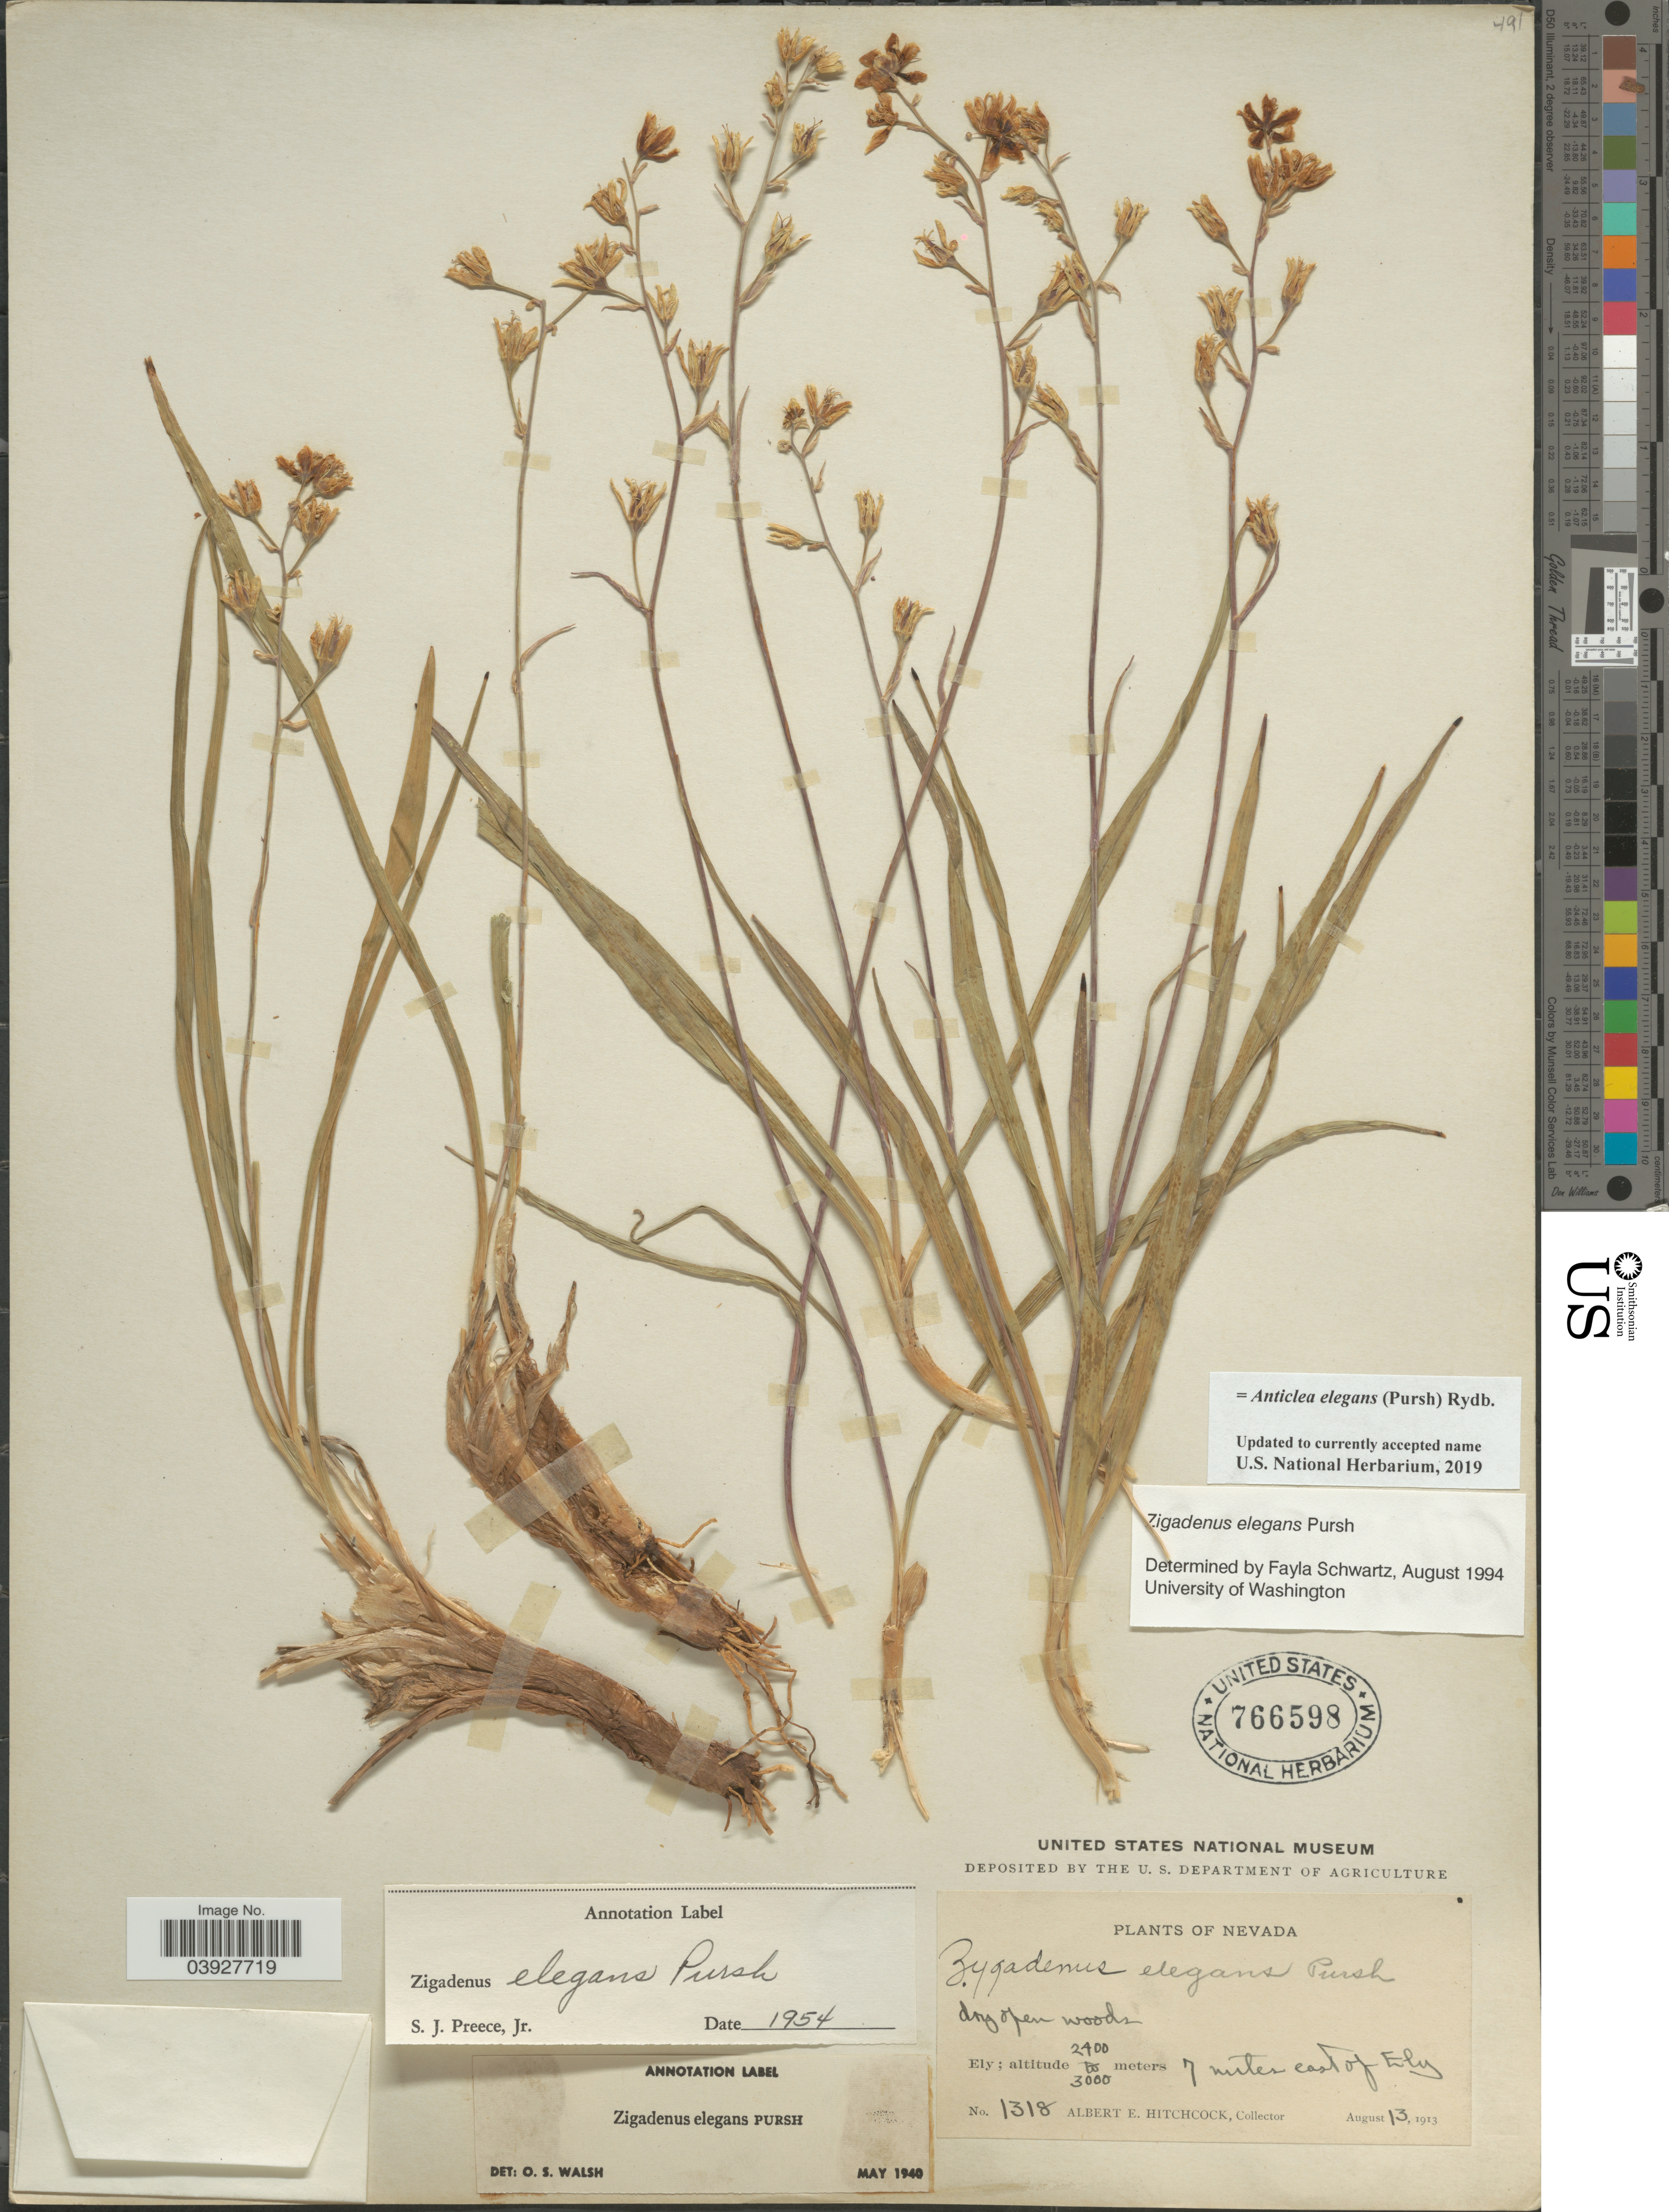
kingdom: Plantae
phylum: Tracheophyta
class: Liliopsida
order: Liliales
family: Melanthiaceae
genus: Anticlea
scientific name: Anticlea elegans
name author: (Pursh) Rydb.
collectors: A. Hitchcock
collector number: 1318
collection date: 1913-08-13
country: United States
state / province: Nevada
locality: Ely; 7 miles east of Ely.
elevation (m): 2400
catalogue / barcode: US 766598